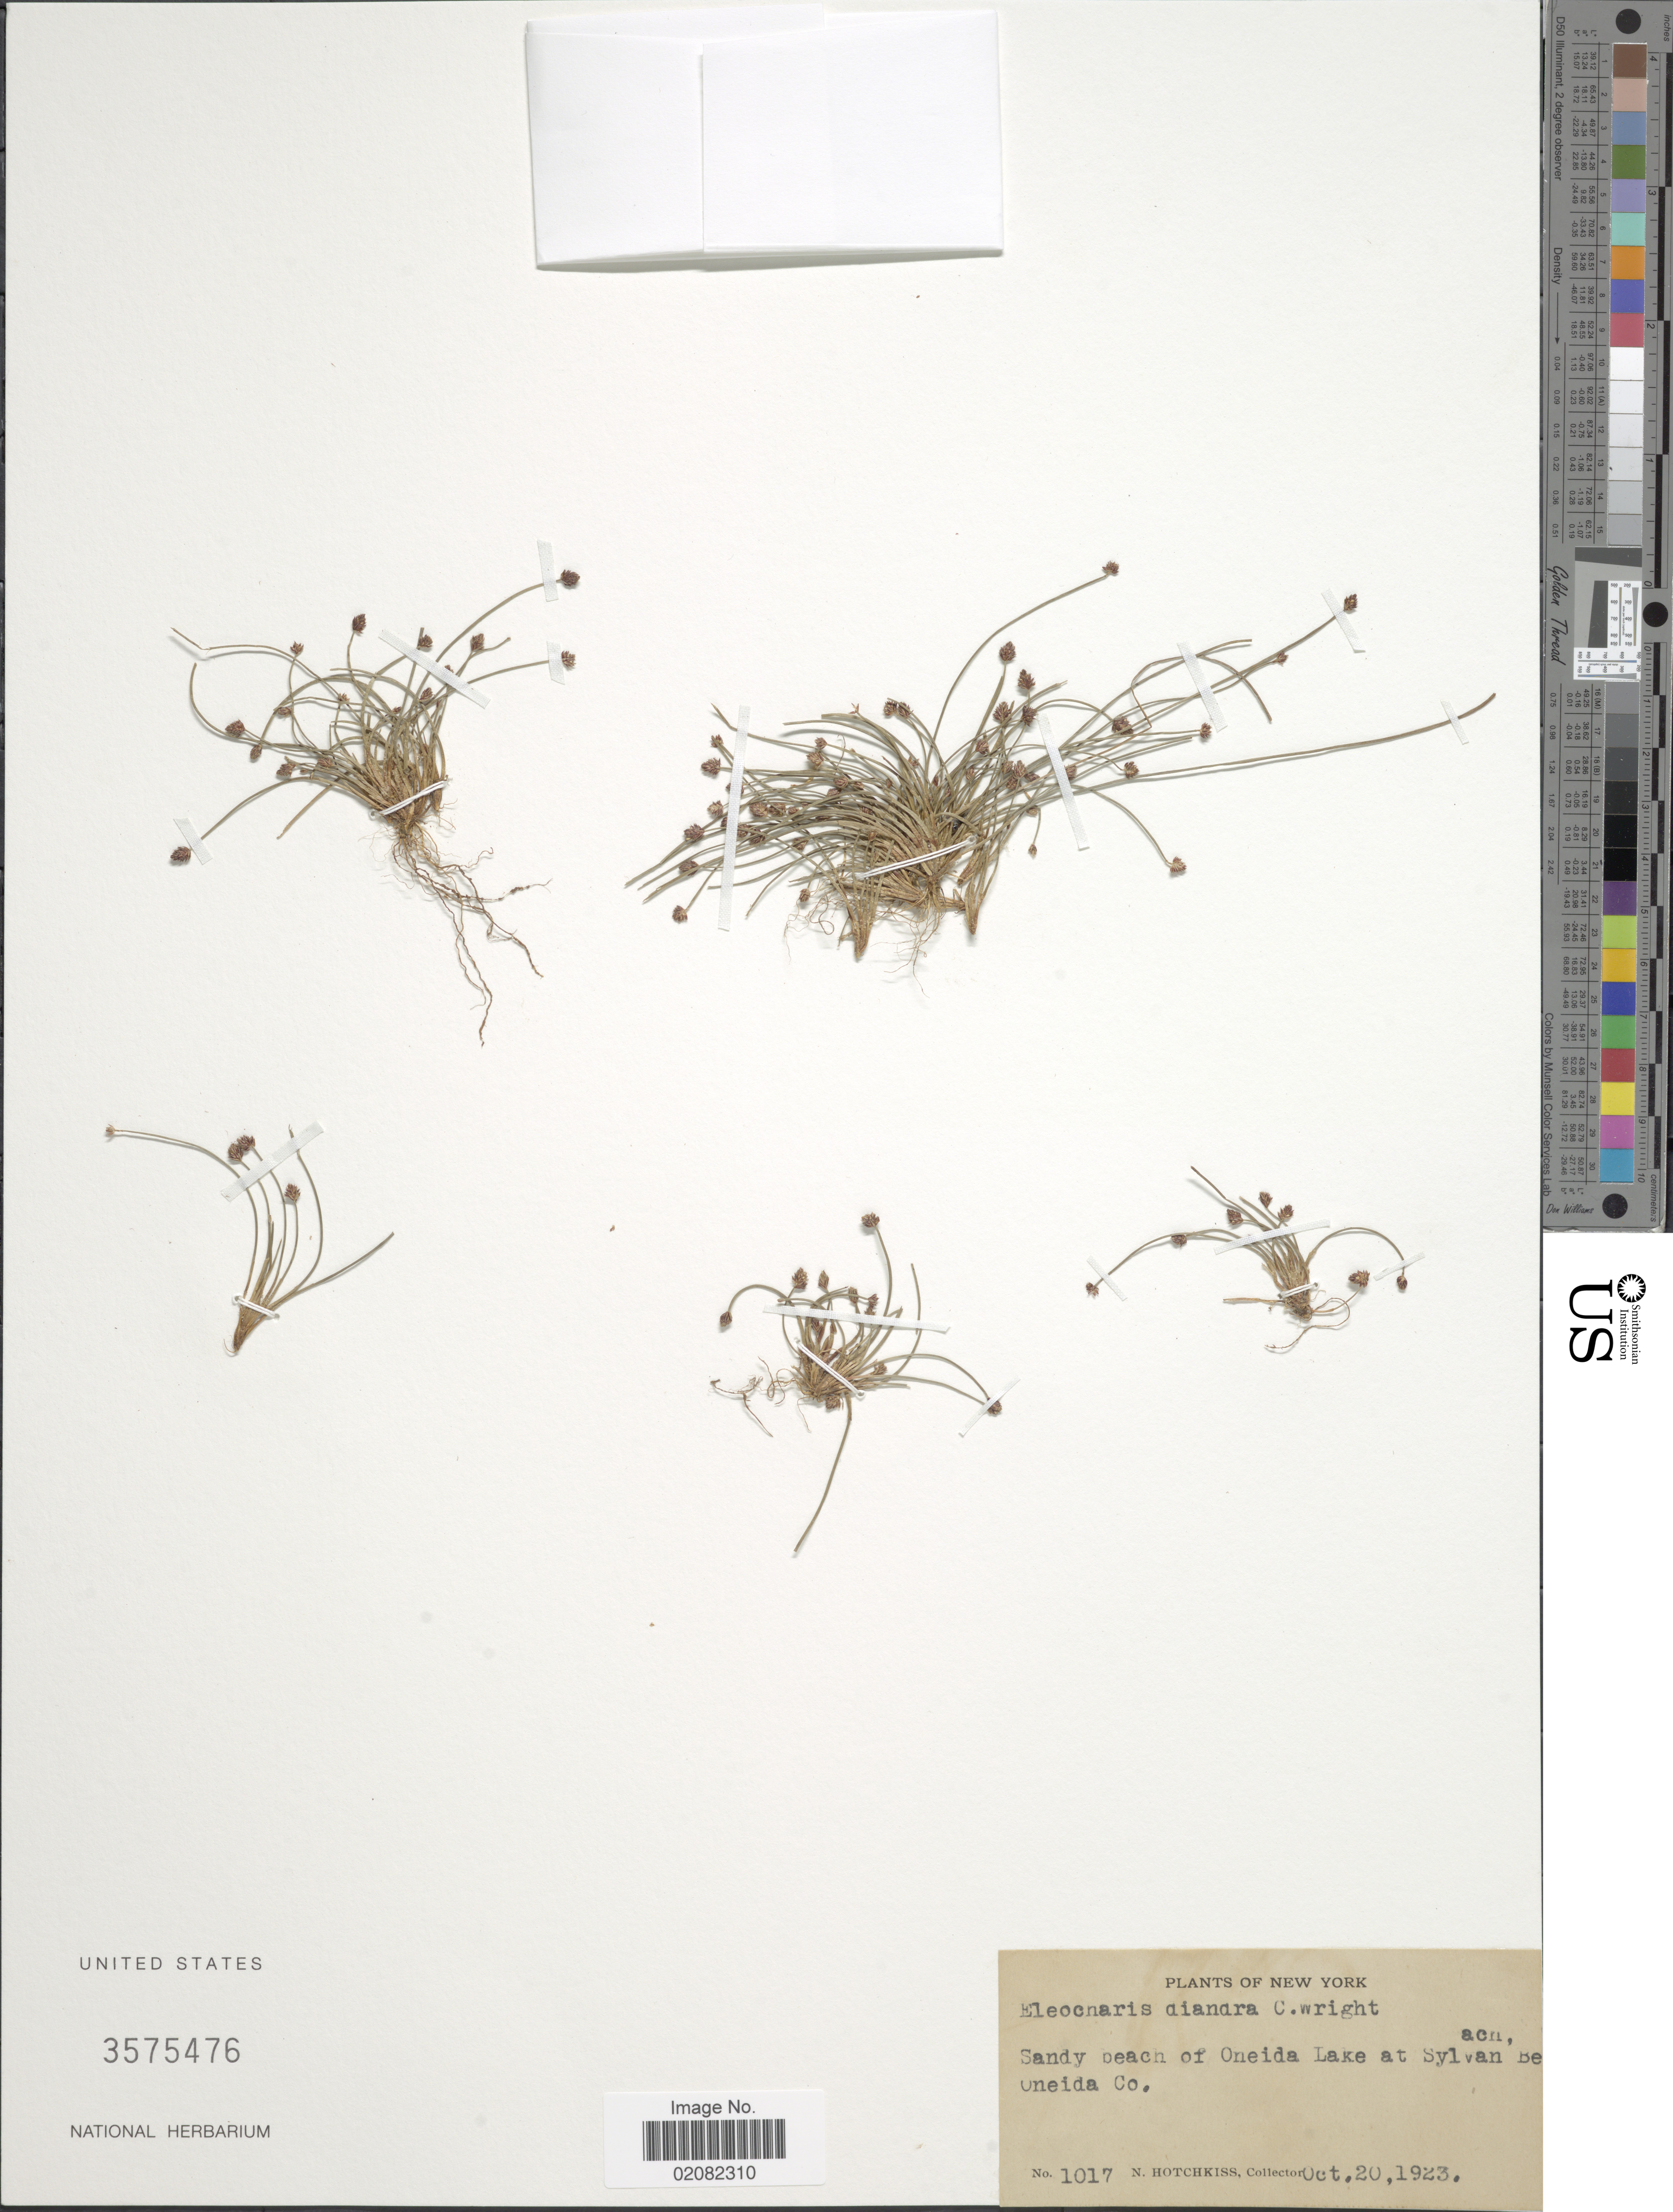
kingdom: Plantae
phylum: Tracheophyta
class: Liliopsida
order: Poales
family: Cyperaceae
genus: Eleocharis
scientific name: Eleocharis diandra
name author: C. Wright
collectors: N. Hotchkiss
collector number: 1017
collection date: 1923-10-20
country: United States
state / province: New York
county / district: Oneida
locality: Sandy beach of Oneida Lake at Sylvan Beach, Oneida Co.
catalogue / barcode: US 3575476